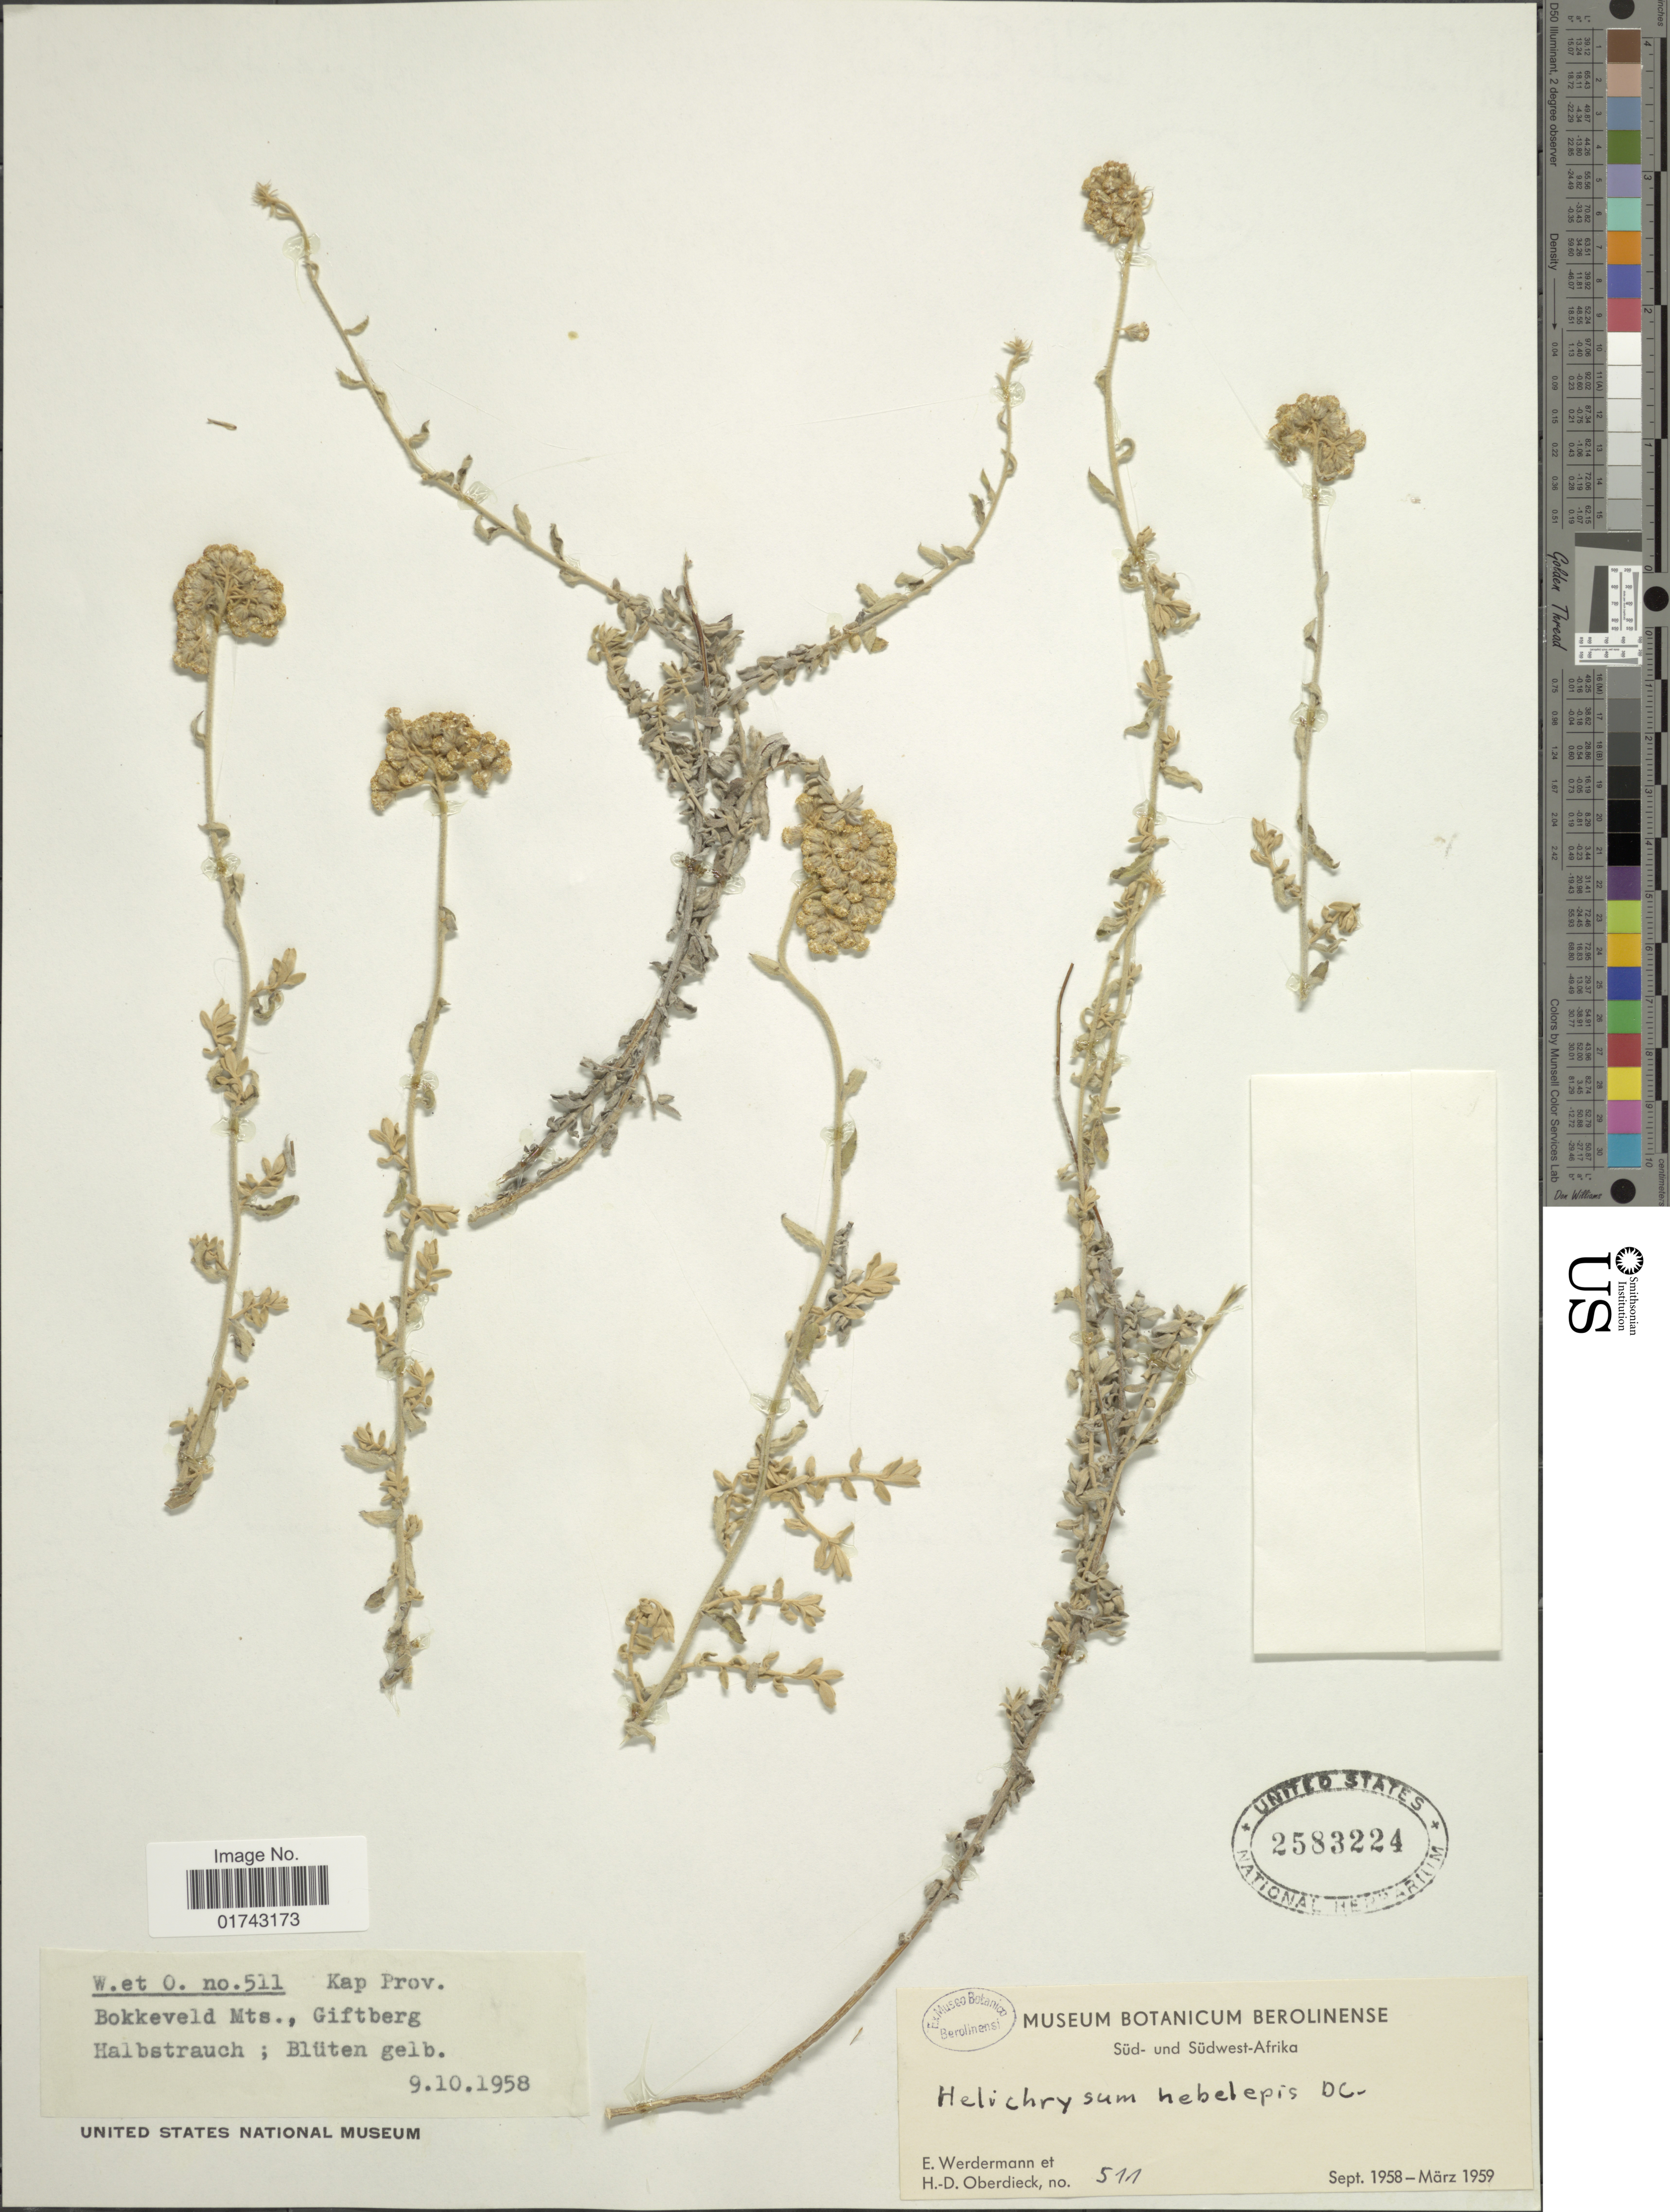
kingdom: Plantae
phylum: Tracheophyta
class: Magnoliopsida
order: Asterales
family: Asteraceae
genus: Helichrysum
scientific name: Helichrysum hebelepsis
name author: DC.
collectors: E. Werdermann & H. Oberdieck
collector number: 511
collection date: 1958-10-09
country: South Africa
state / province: Western Cape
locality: Kap Province, Bokkebeld Mts., Giftberg, Halbstrauch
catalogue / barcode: US 2583224